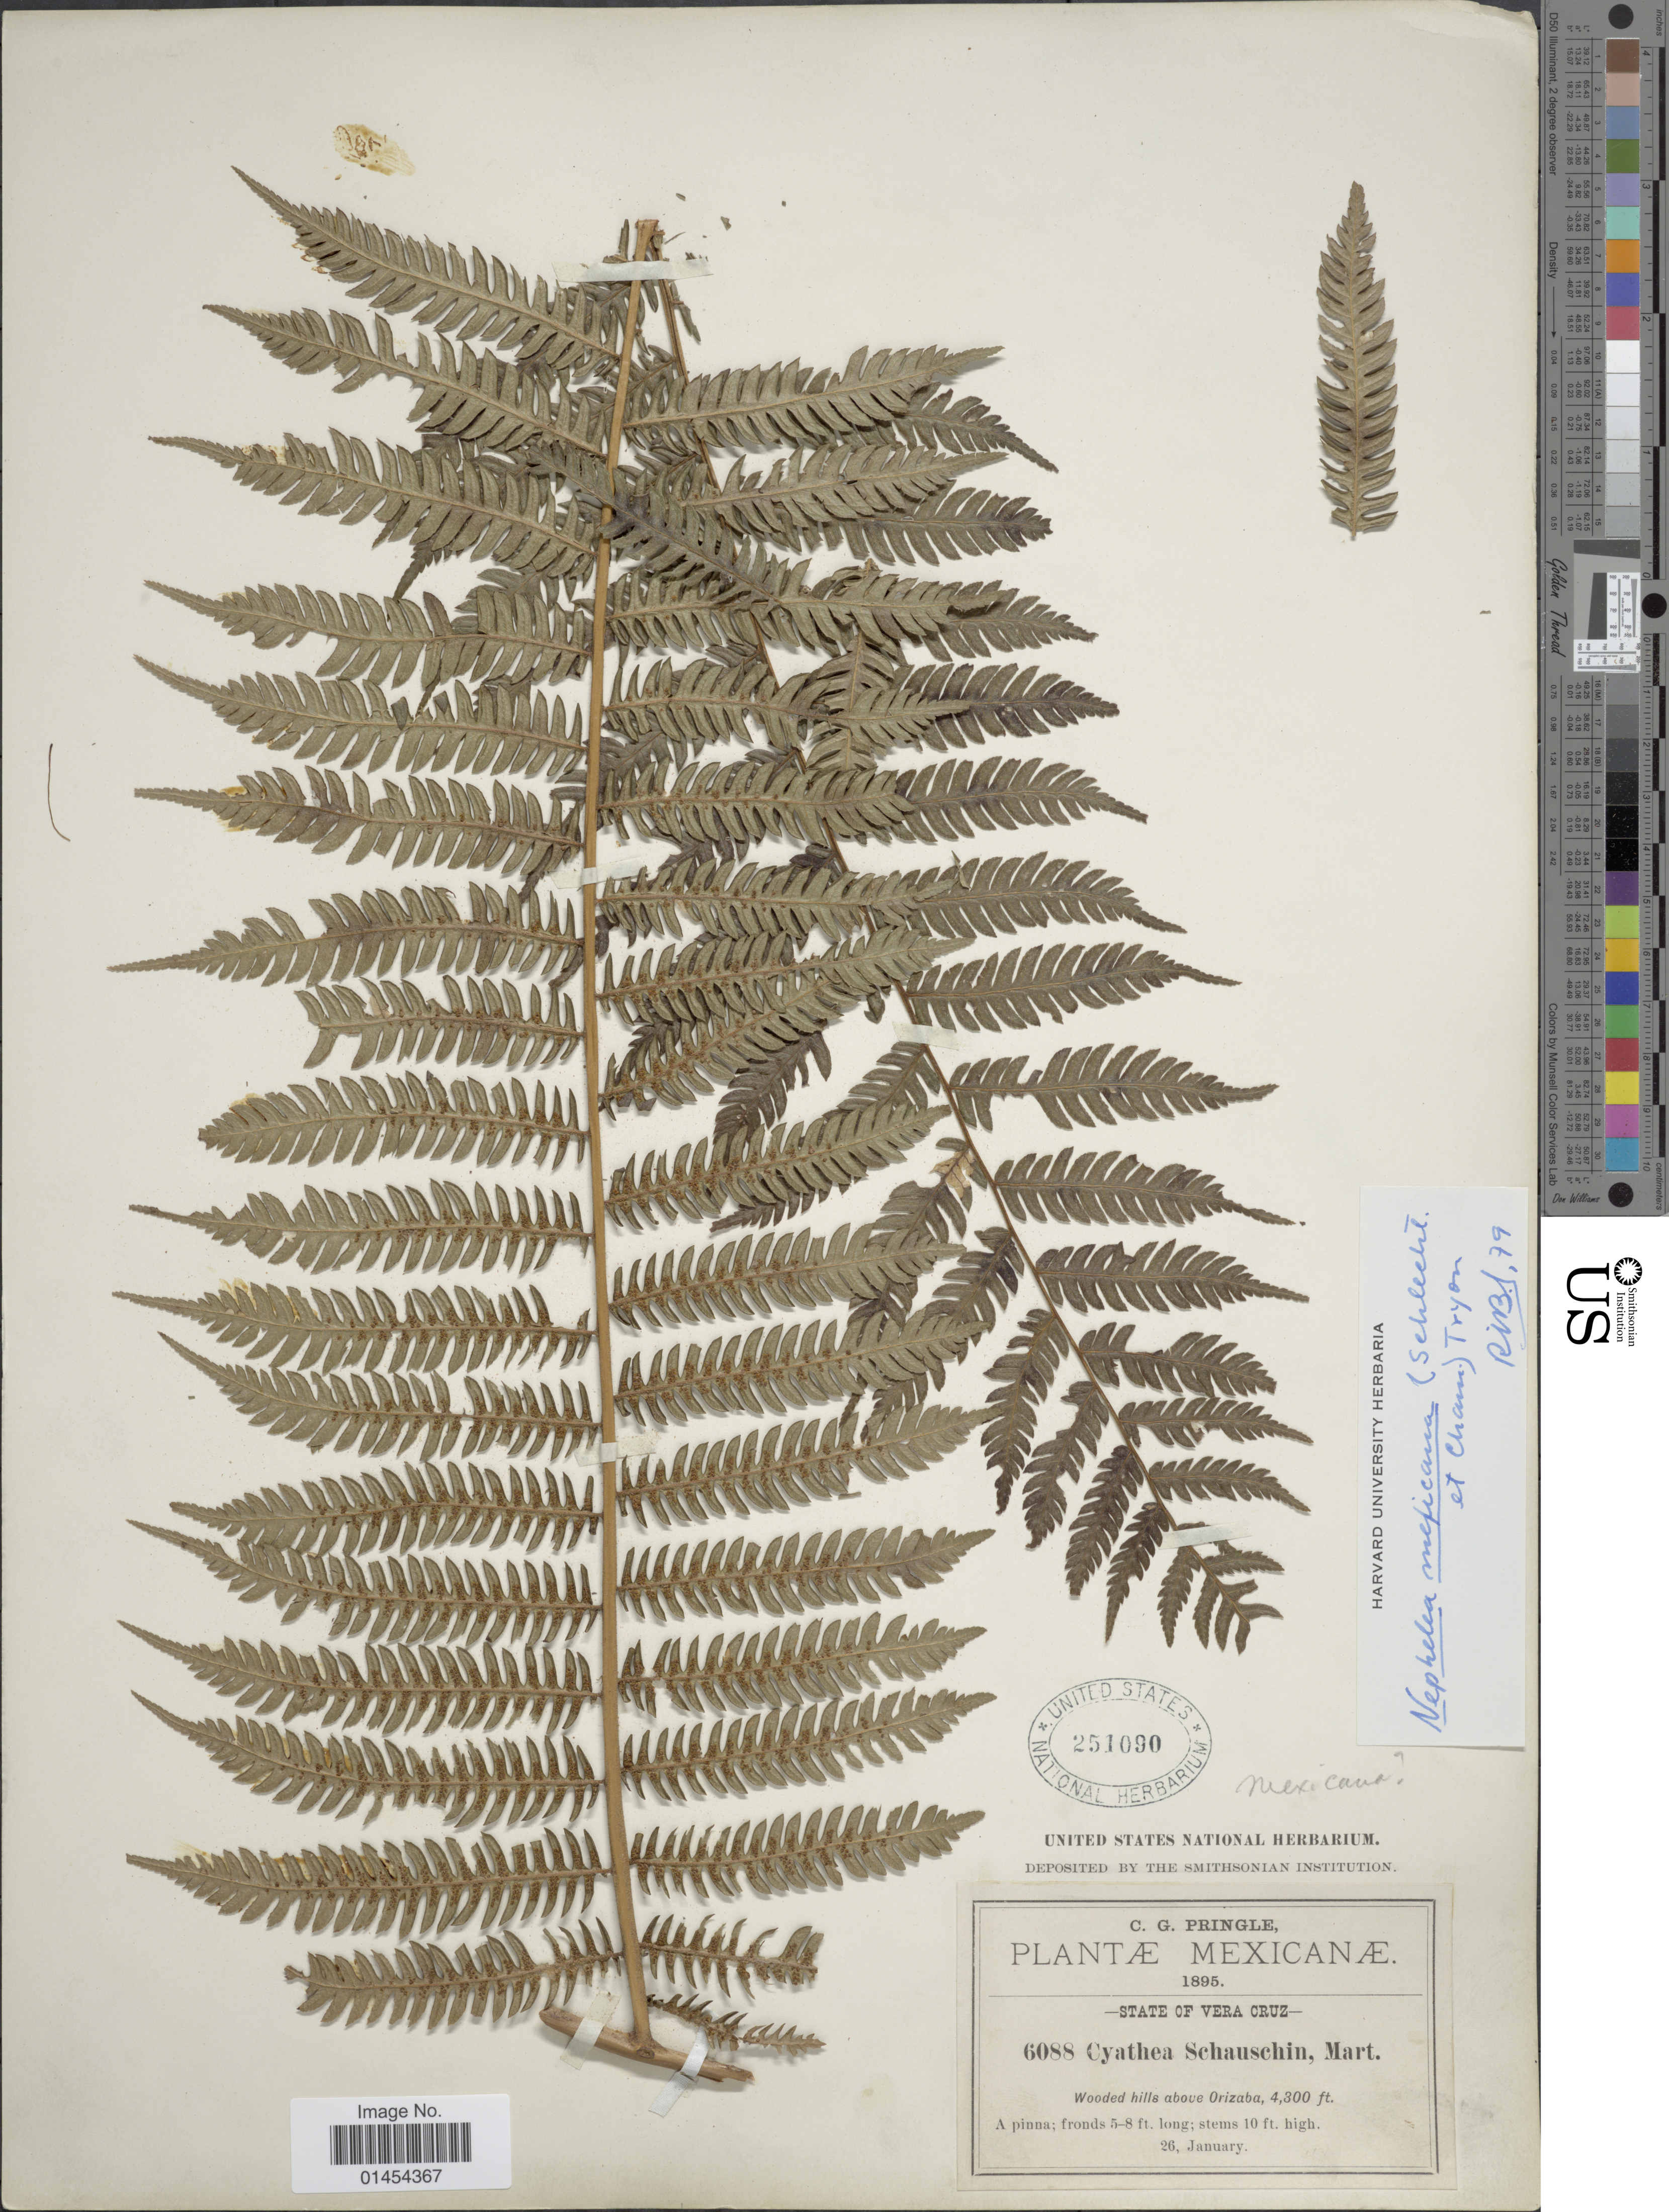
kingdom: Plantae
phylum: Tracheophyta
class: Polypodiopsida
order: Cyatheales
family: Cyatheaceae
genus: Alsophila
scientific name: Alsophila firma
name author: (Baker) D.S. Conant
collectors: C. G. Pringle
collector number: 6088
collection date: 1895-01-26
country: Mexico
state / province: Veracruz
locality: Wooded hills above Orizaba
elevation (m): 1311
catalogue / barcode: US 251090